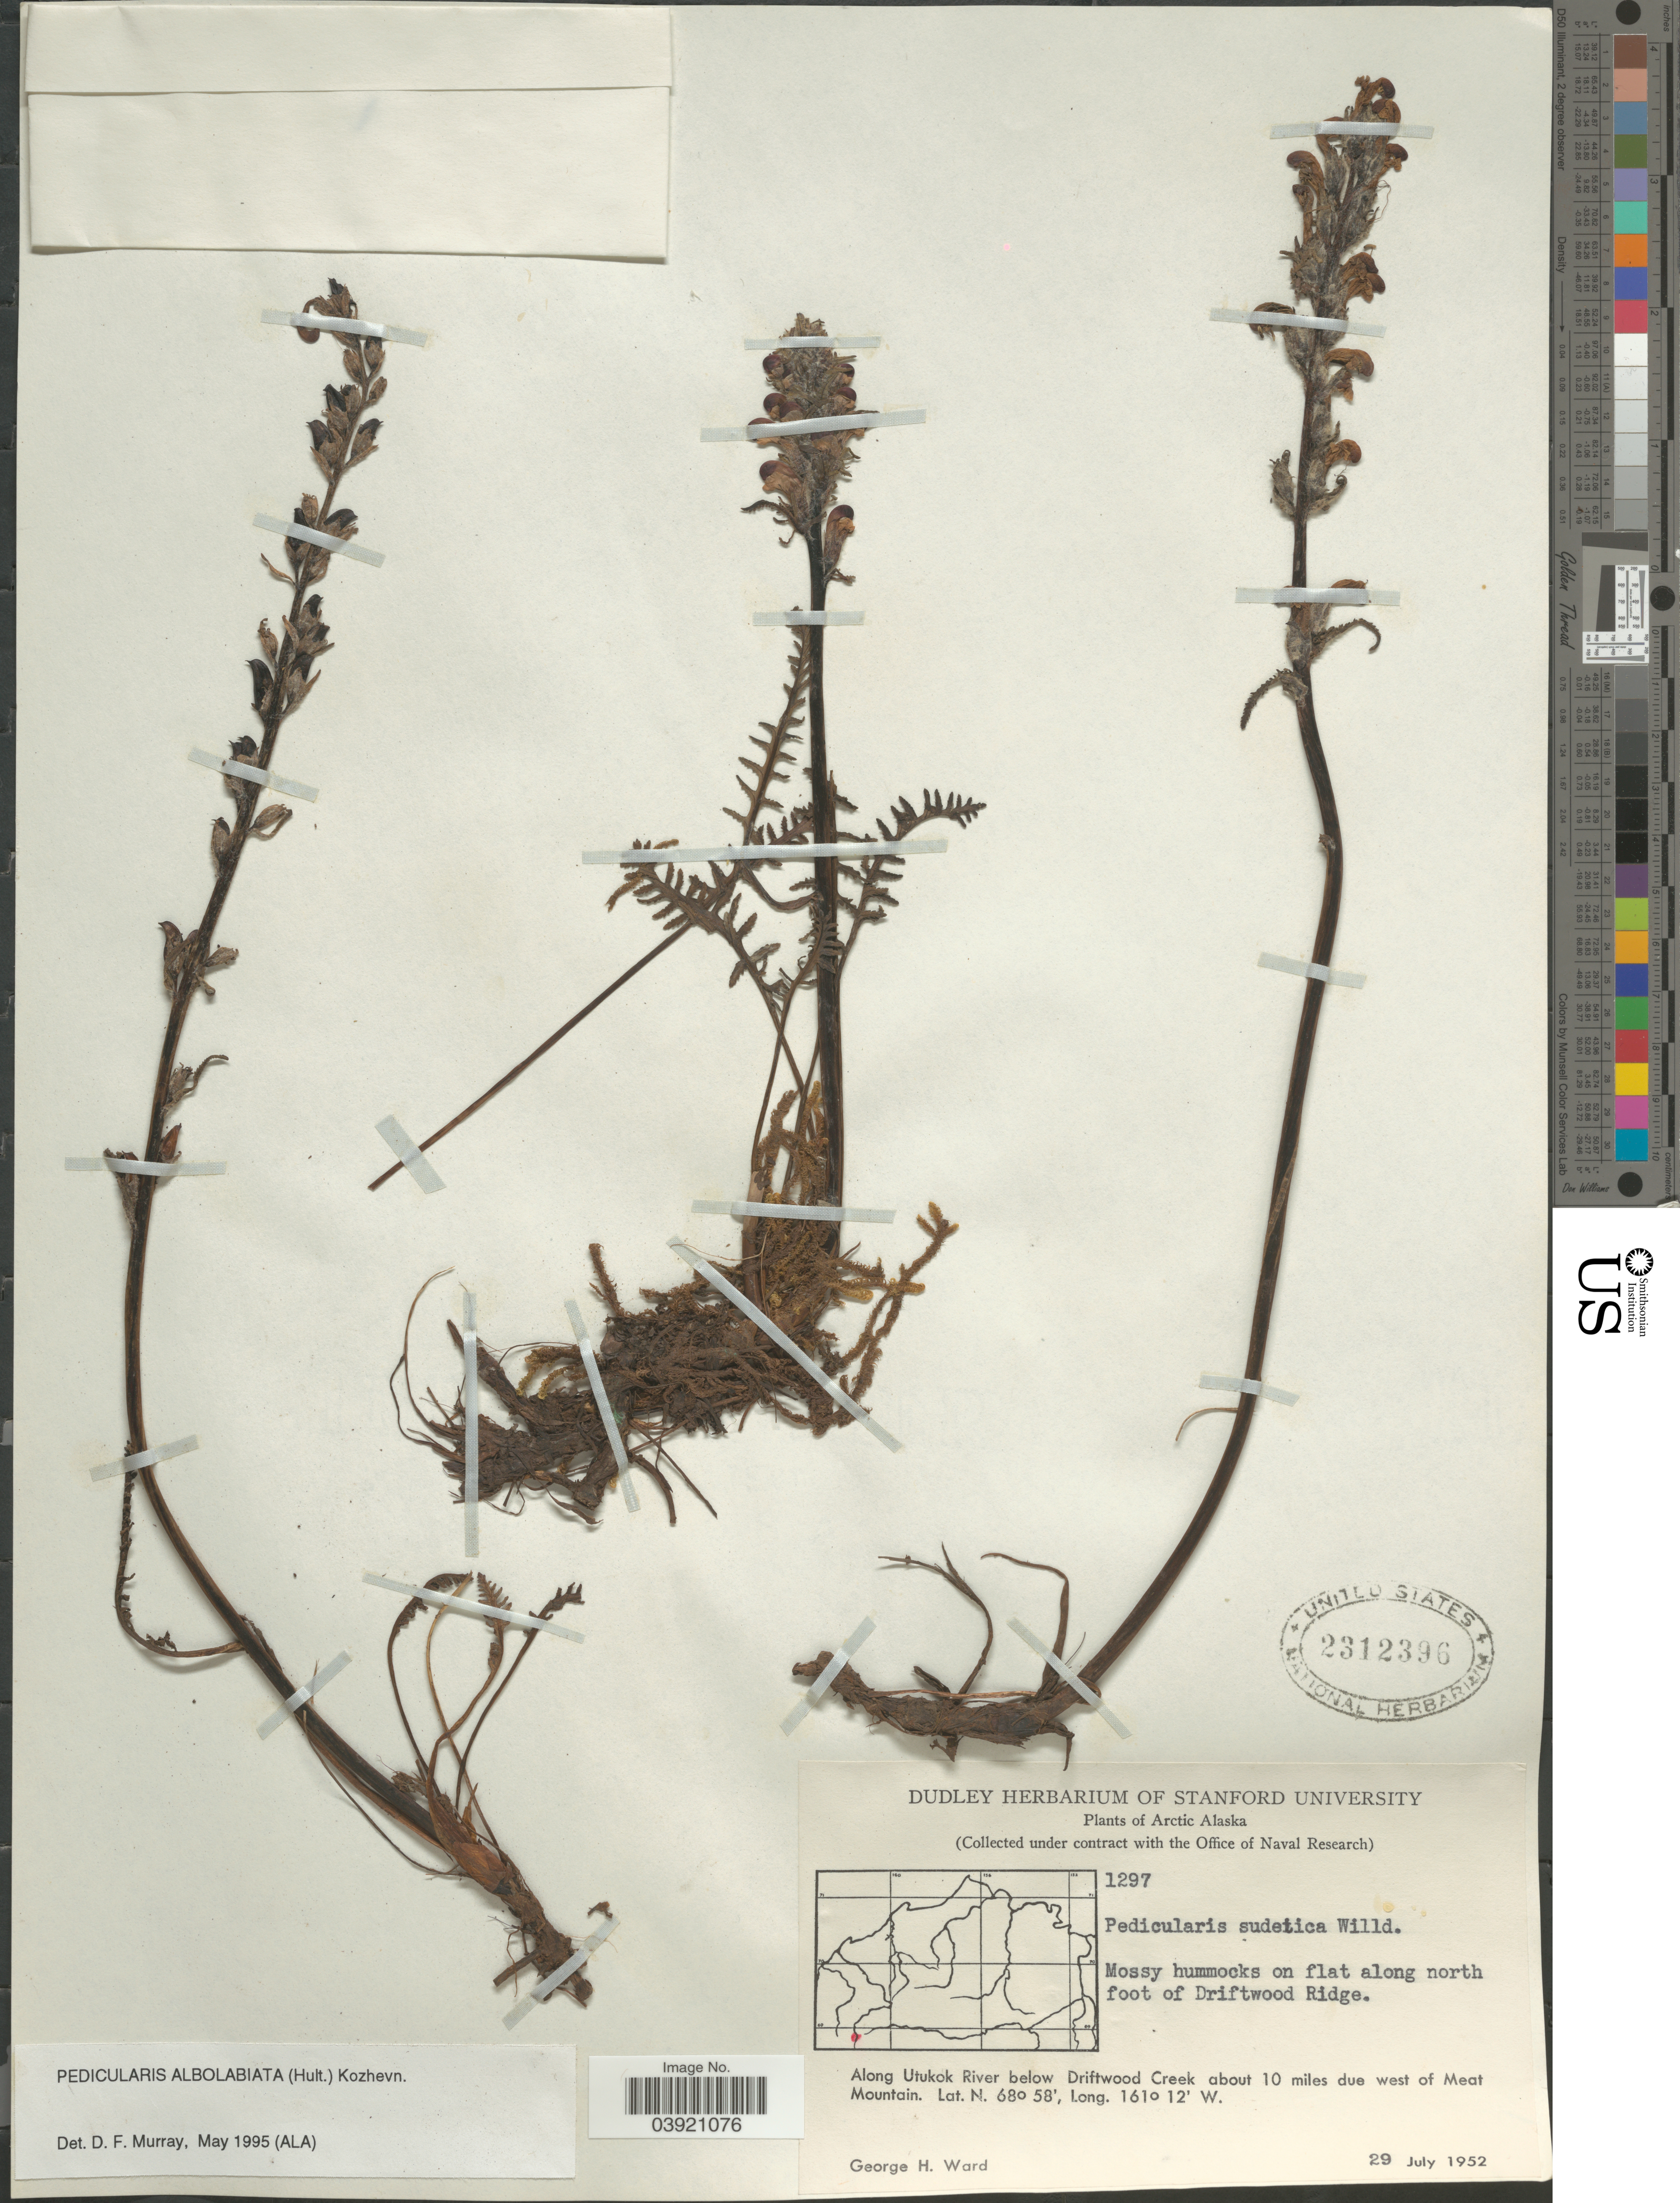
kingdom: Plantae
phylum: Tracheophyta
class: Magnoliopsida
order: Lamiales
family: Orobanchaceae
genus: Pedicularis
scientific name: Pedicularis albolabiata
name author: (Hultén) Kozhevn.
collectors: G. H. Ward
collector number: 1297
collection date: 1952-07-29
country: United States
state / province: Alaska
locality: Arctic Alaska. On flat along north foot of Driftwood Ridge. Along Utukok River below Driftwood Creek about 10 miles due west of Meat Mountain.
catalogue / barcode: US 2312396